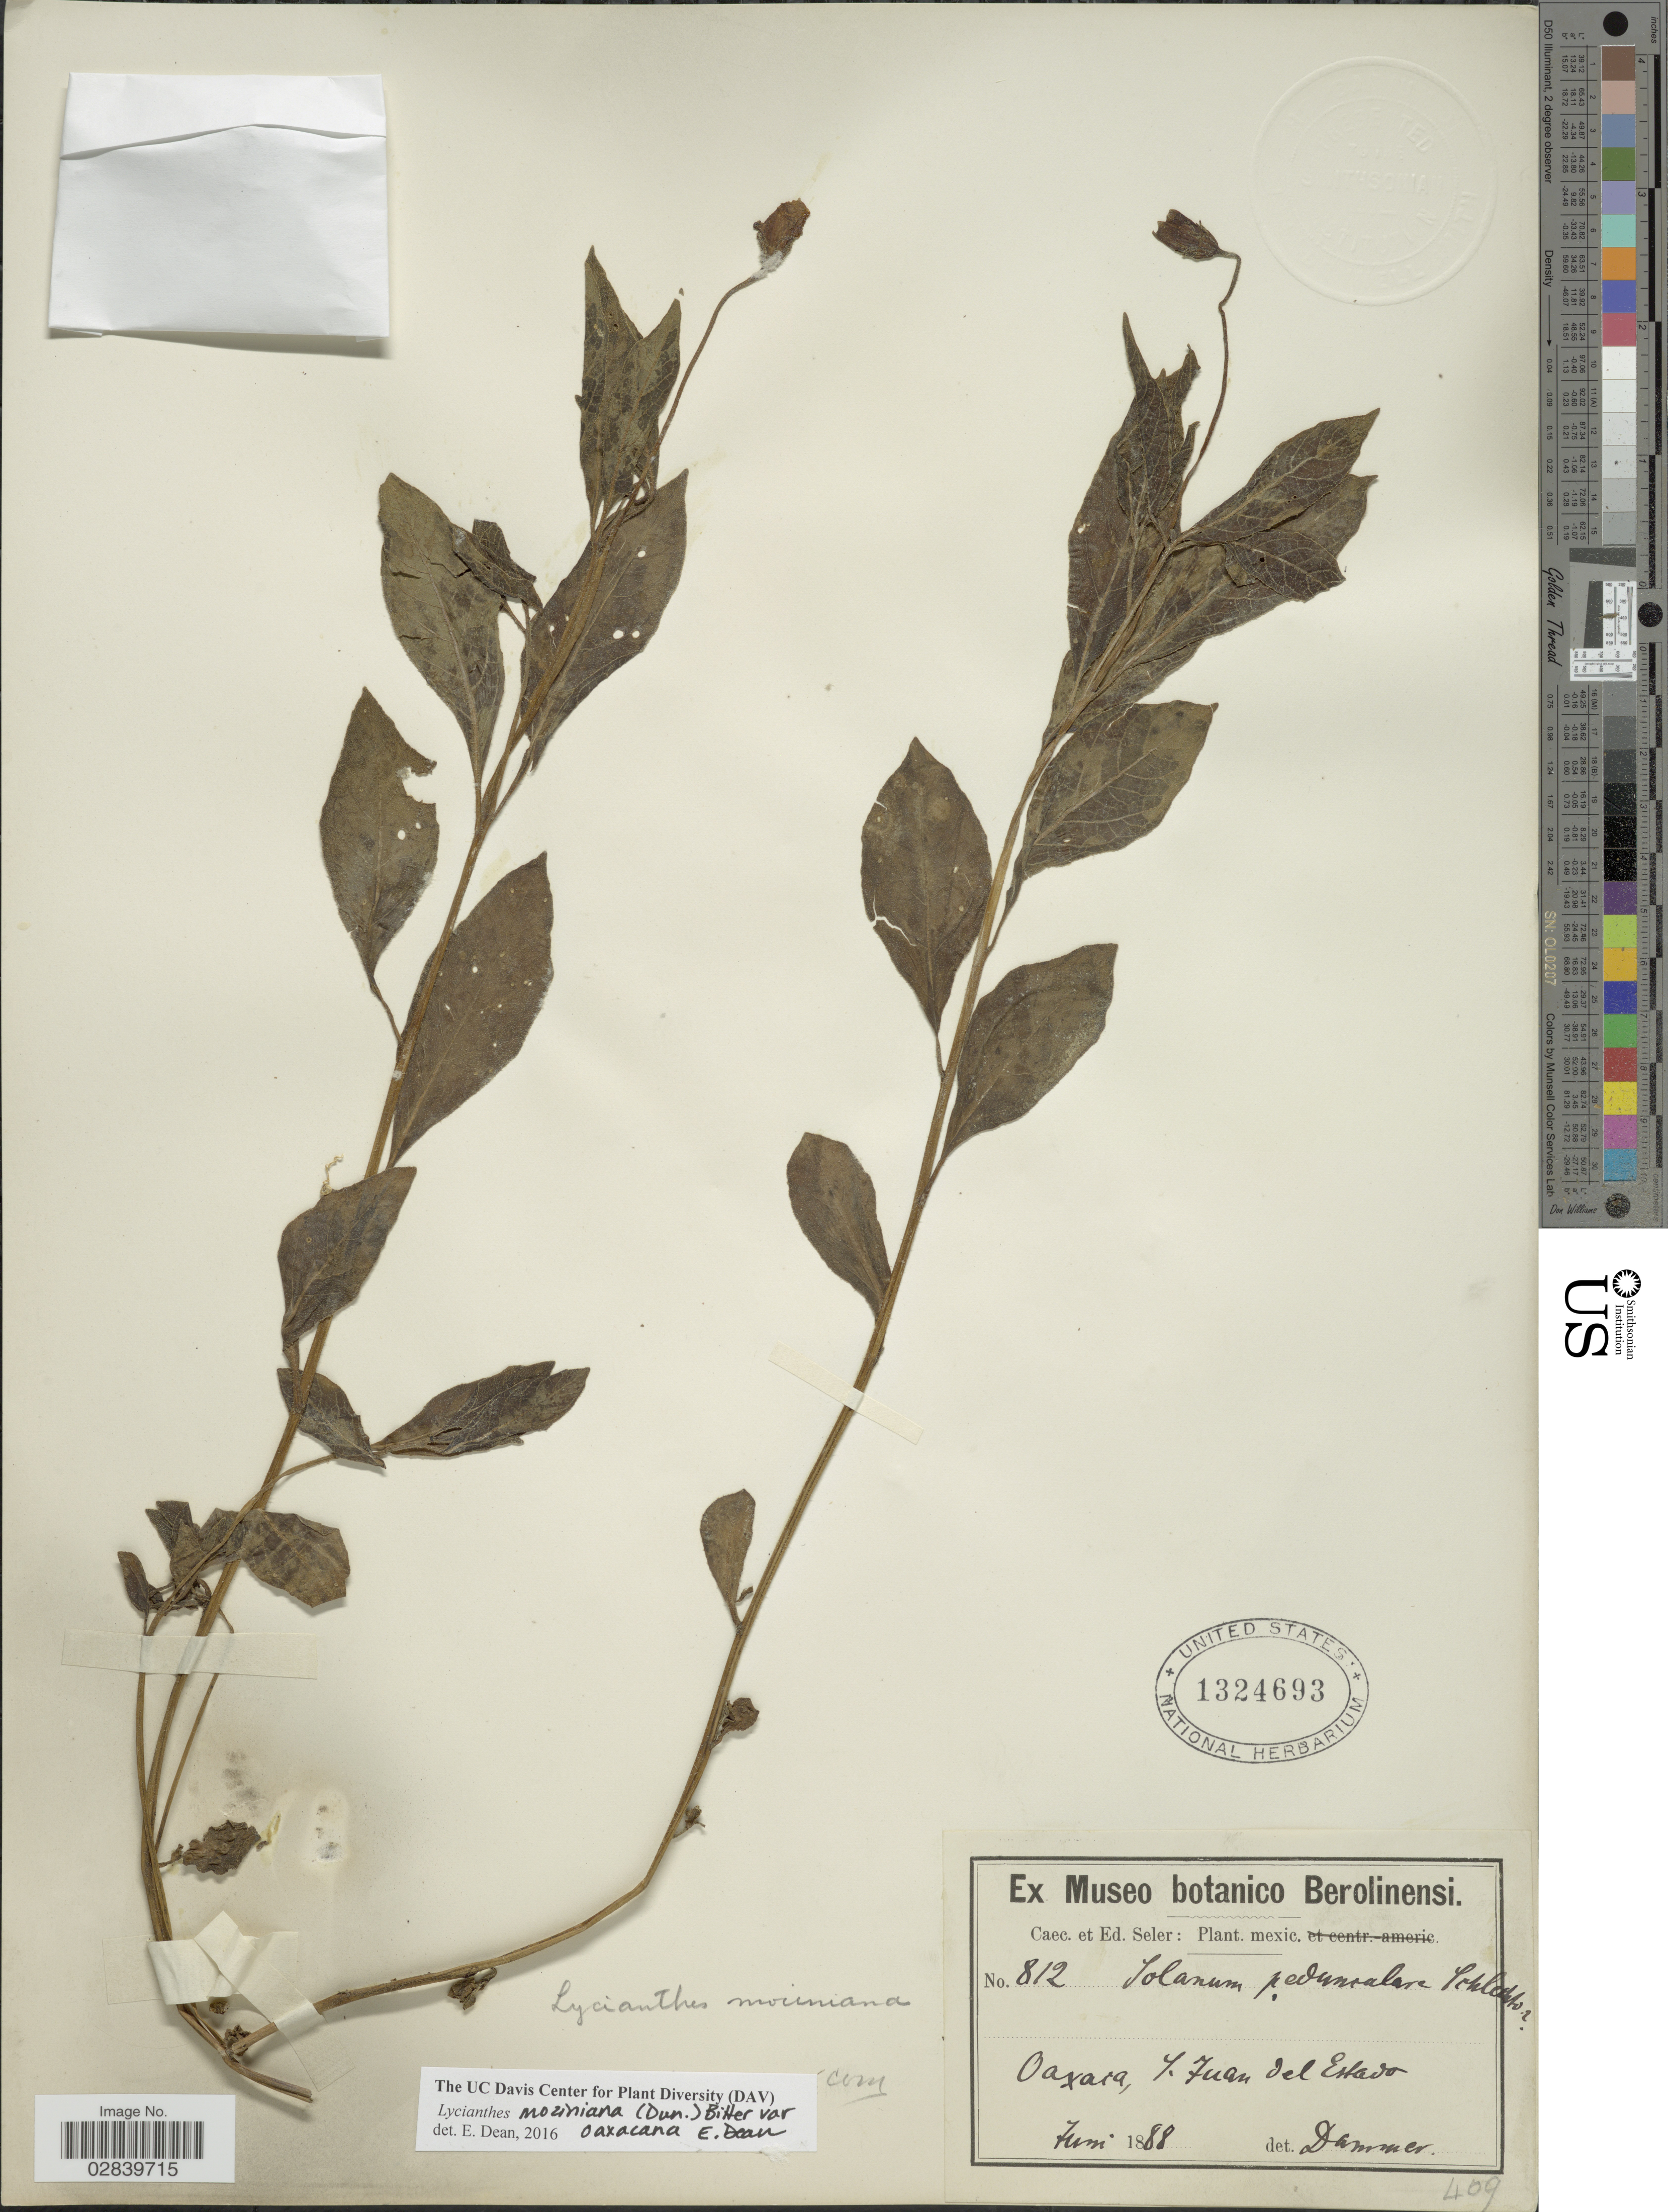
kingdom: Plantae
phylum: Tracheophyta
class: Magnoliopsida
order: Solanales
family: Solanaceae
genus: Lycianthes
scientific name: Lycianthes moziniana var. oaxacana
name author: E. Dean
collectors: ex Caec. et Ed Seler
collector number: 812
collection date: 1888-06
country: Mexico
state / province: Oaxaca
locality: S. Juan del Estado.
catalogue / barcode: US 1324693